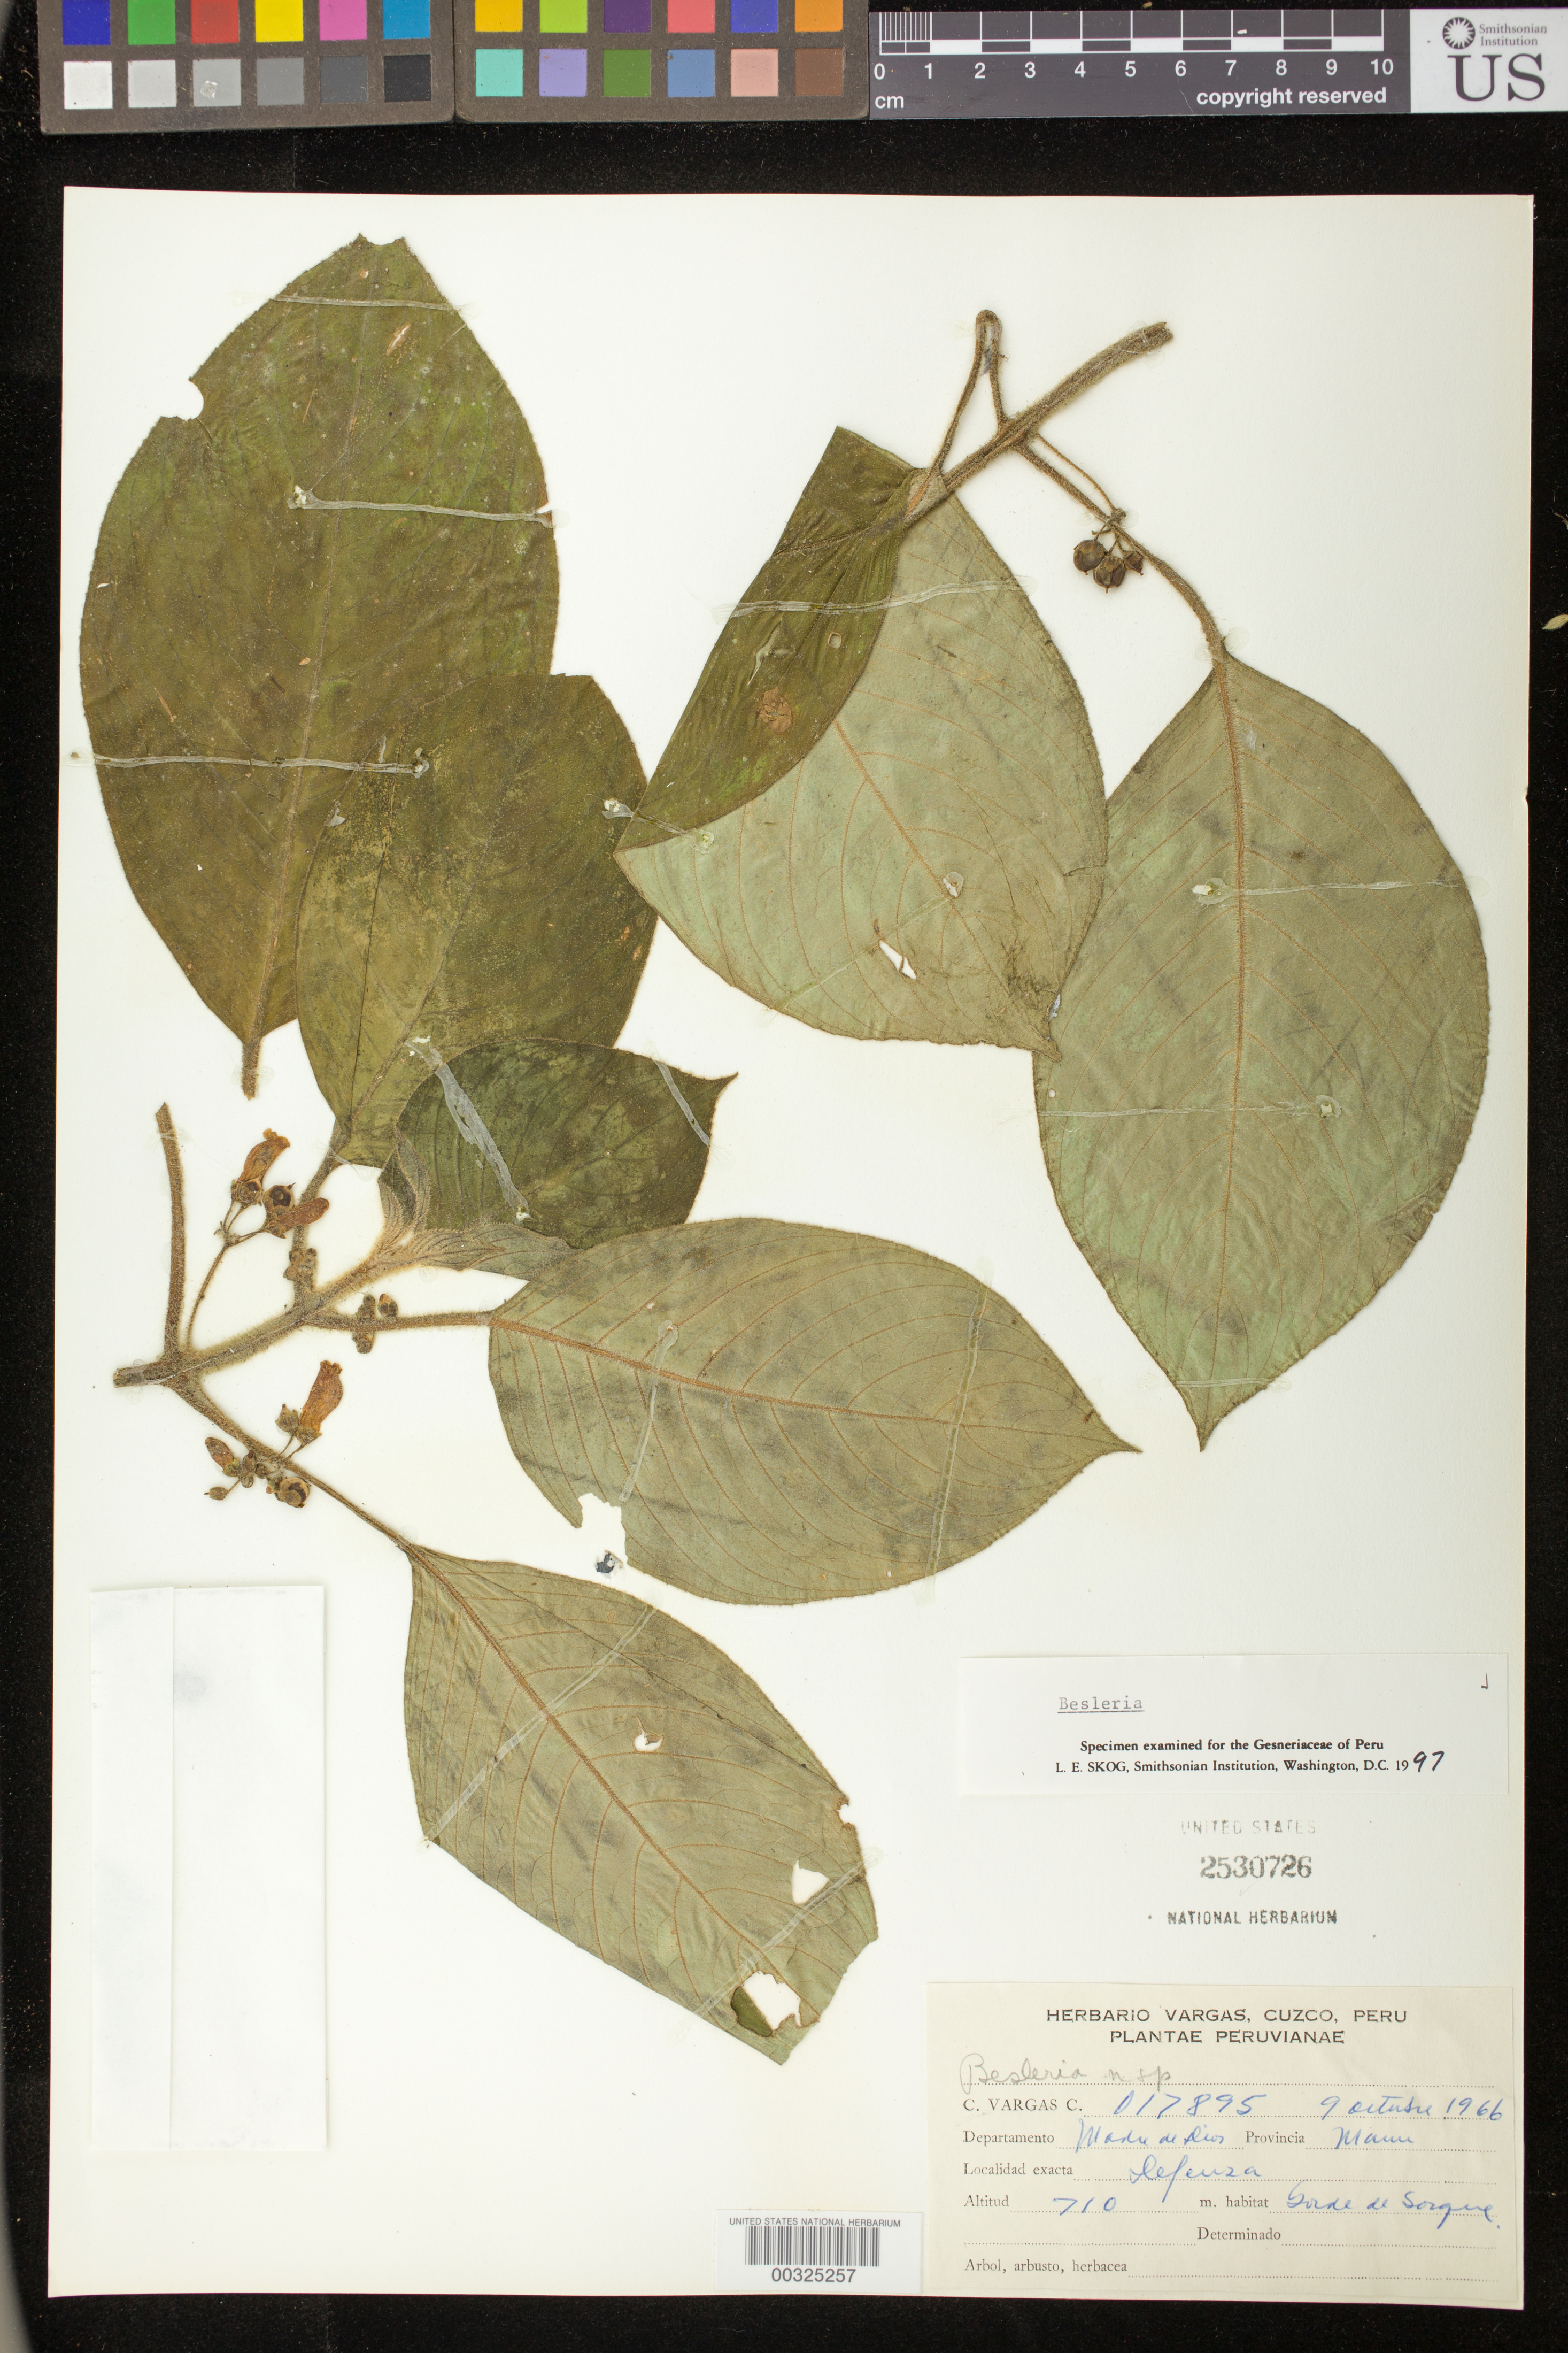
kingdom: Plantae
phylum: Tracheophyta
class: Magnoliopsida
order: Lamiales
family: Gesneriaceae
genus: Besleria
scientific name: Besleria sp.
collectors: C. Vargas C.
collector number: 17895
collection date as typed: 09 Oct 1966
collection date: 1966-10-09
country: Peru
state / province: Madre de Dios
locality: Prov. Manu; Defensa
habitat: Borde de bosque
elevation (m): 710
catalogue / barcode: US 2530726